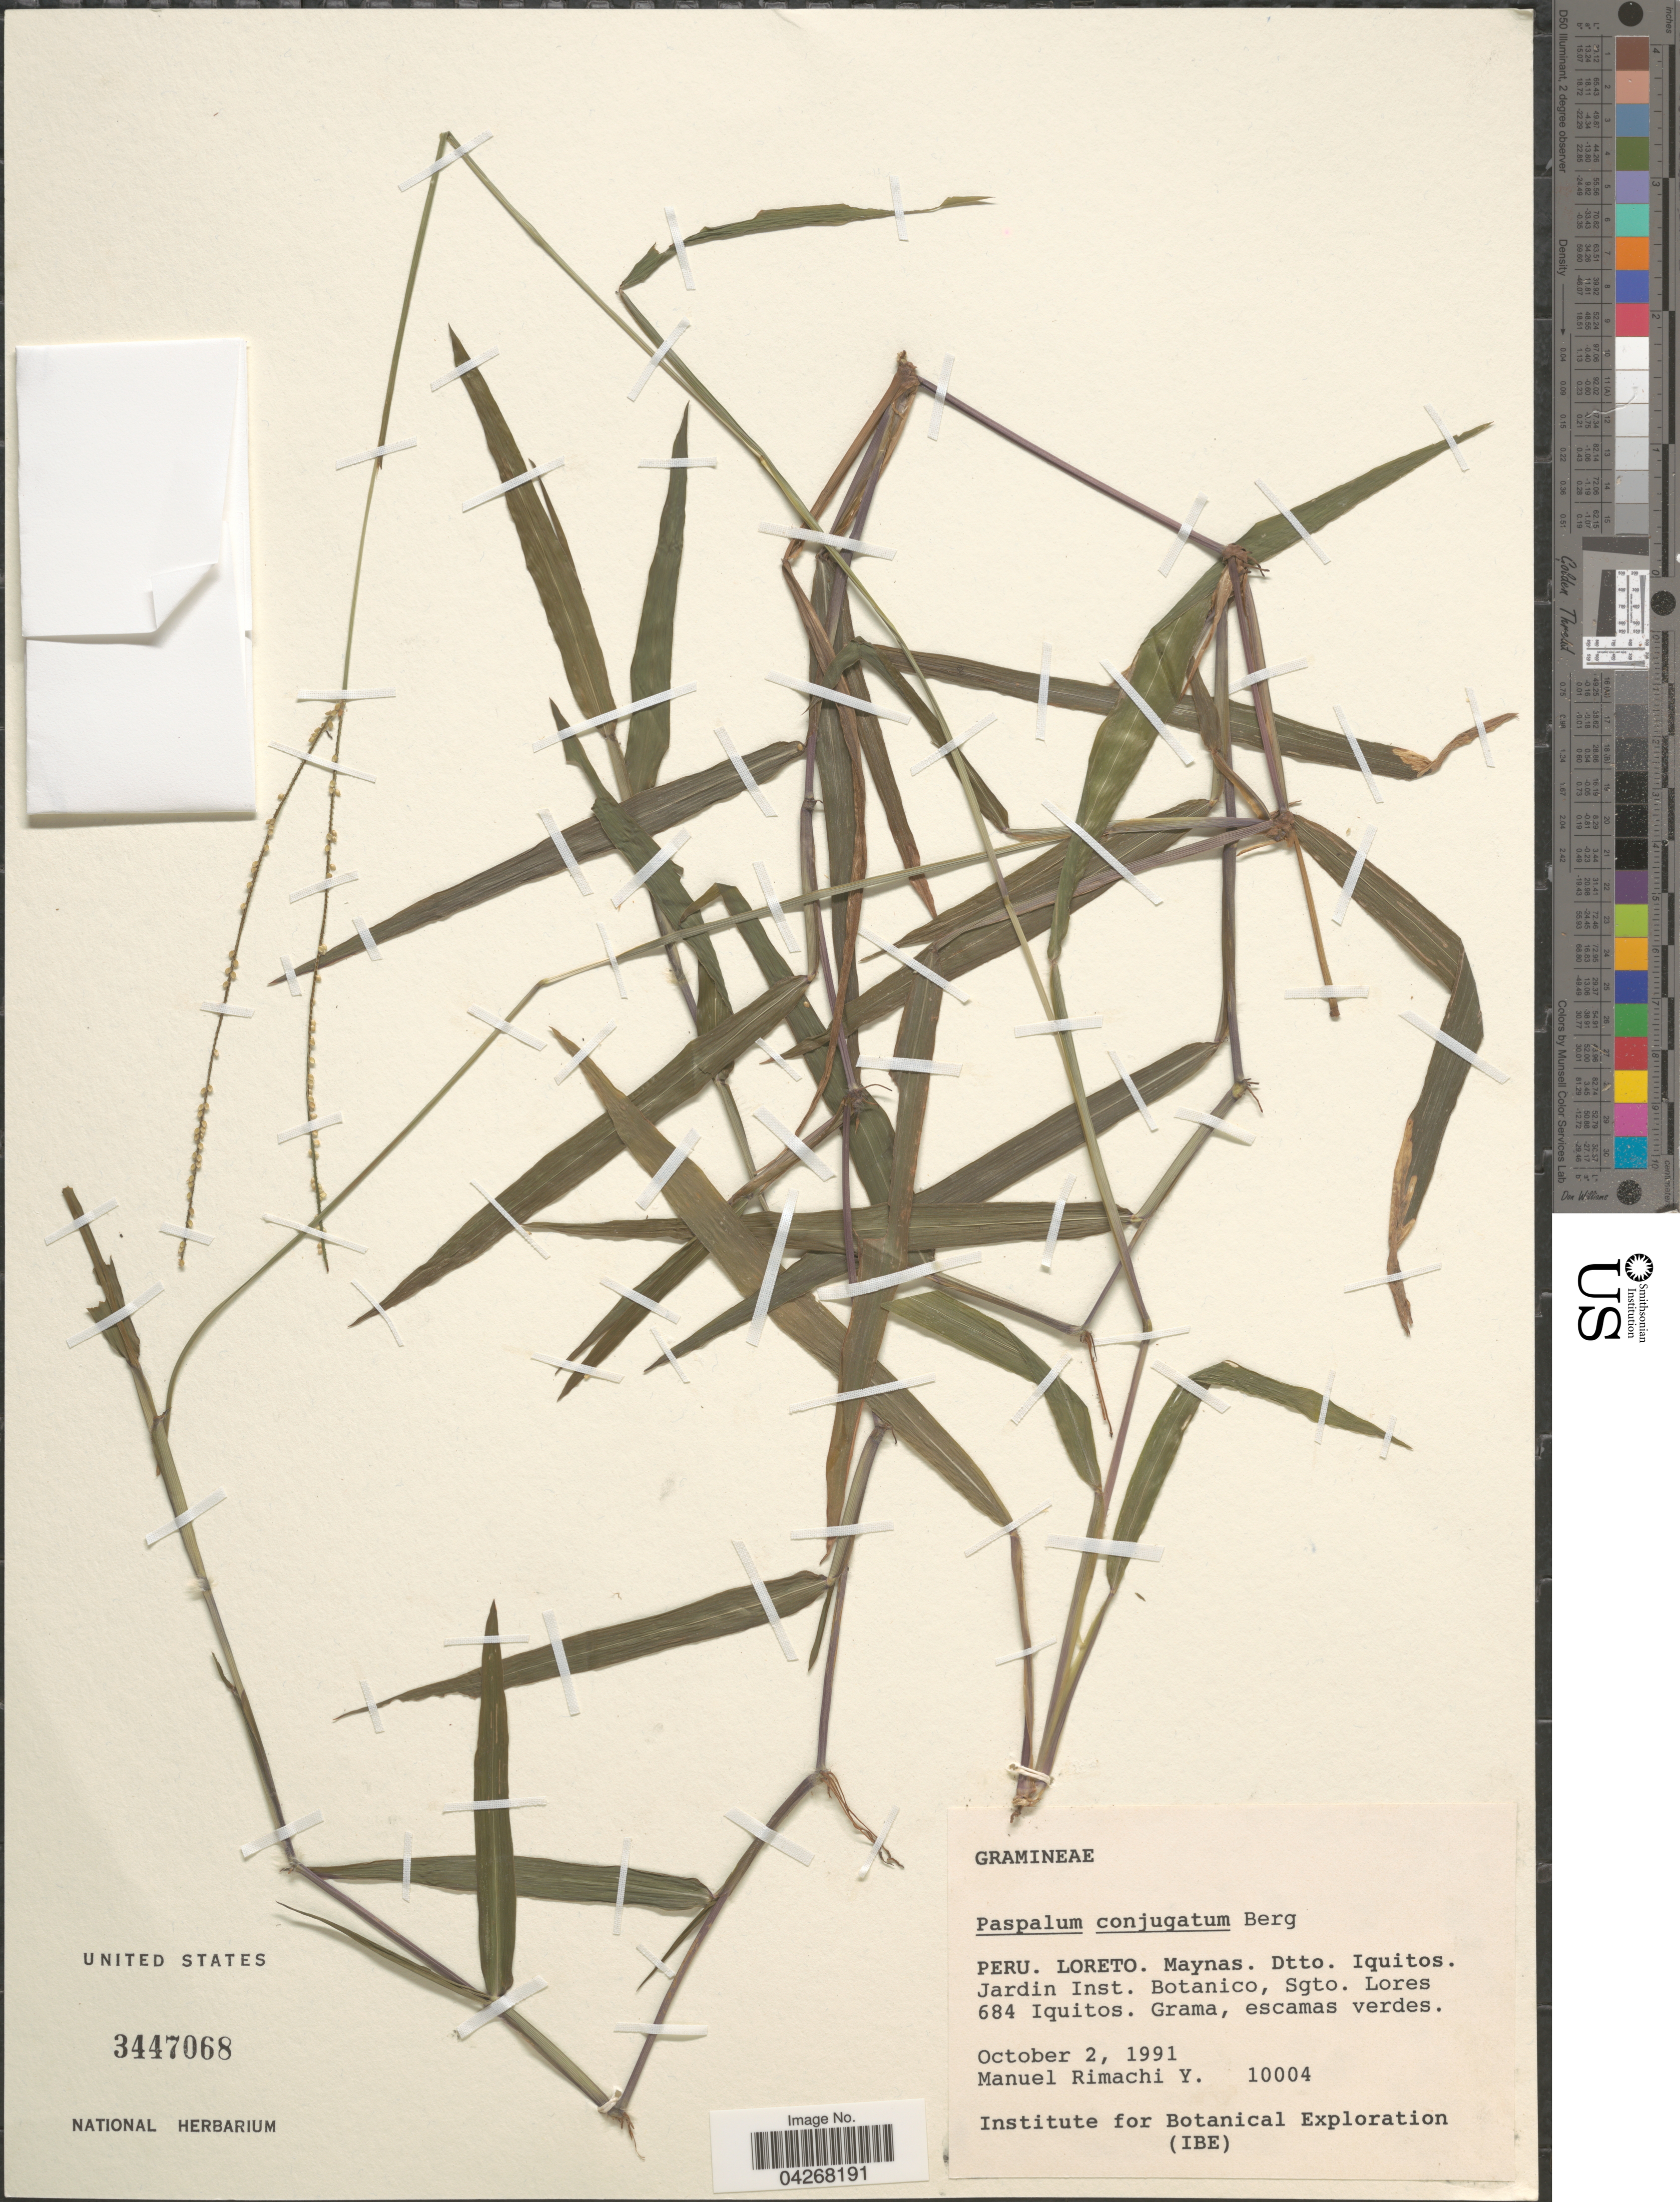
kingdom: Plantae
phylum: Tracheophyta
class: Liliopsida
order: Poales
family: Poaceae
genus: Paspalum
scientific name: Paspalum conjugatum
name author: P.J. Bergius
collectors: M. Rimachi Y.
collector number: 10004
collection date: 1991-10-02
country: Peru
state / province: Loreto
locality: Maynas. Dtto. Iquitos. Jardin Inst. Botanico, Sgto. Lores 684 Iquitos. Institute for Botanical Exploration (IBE).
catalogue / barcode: US 3447068